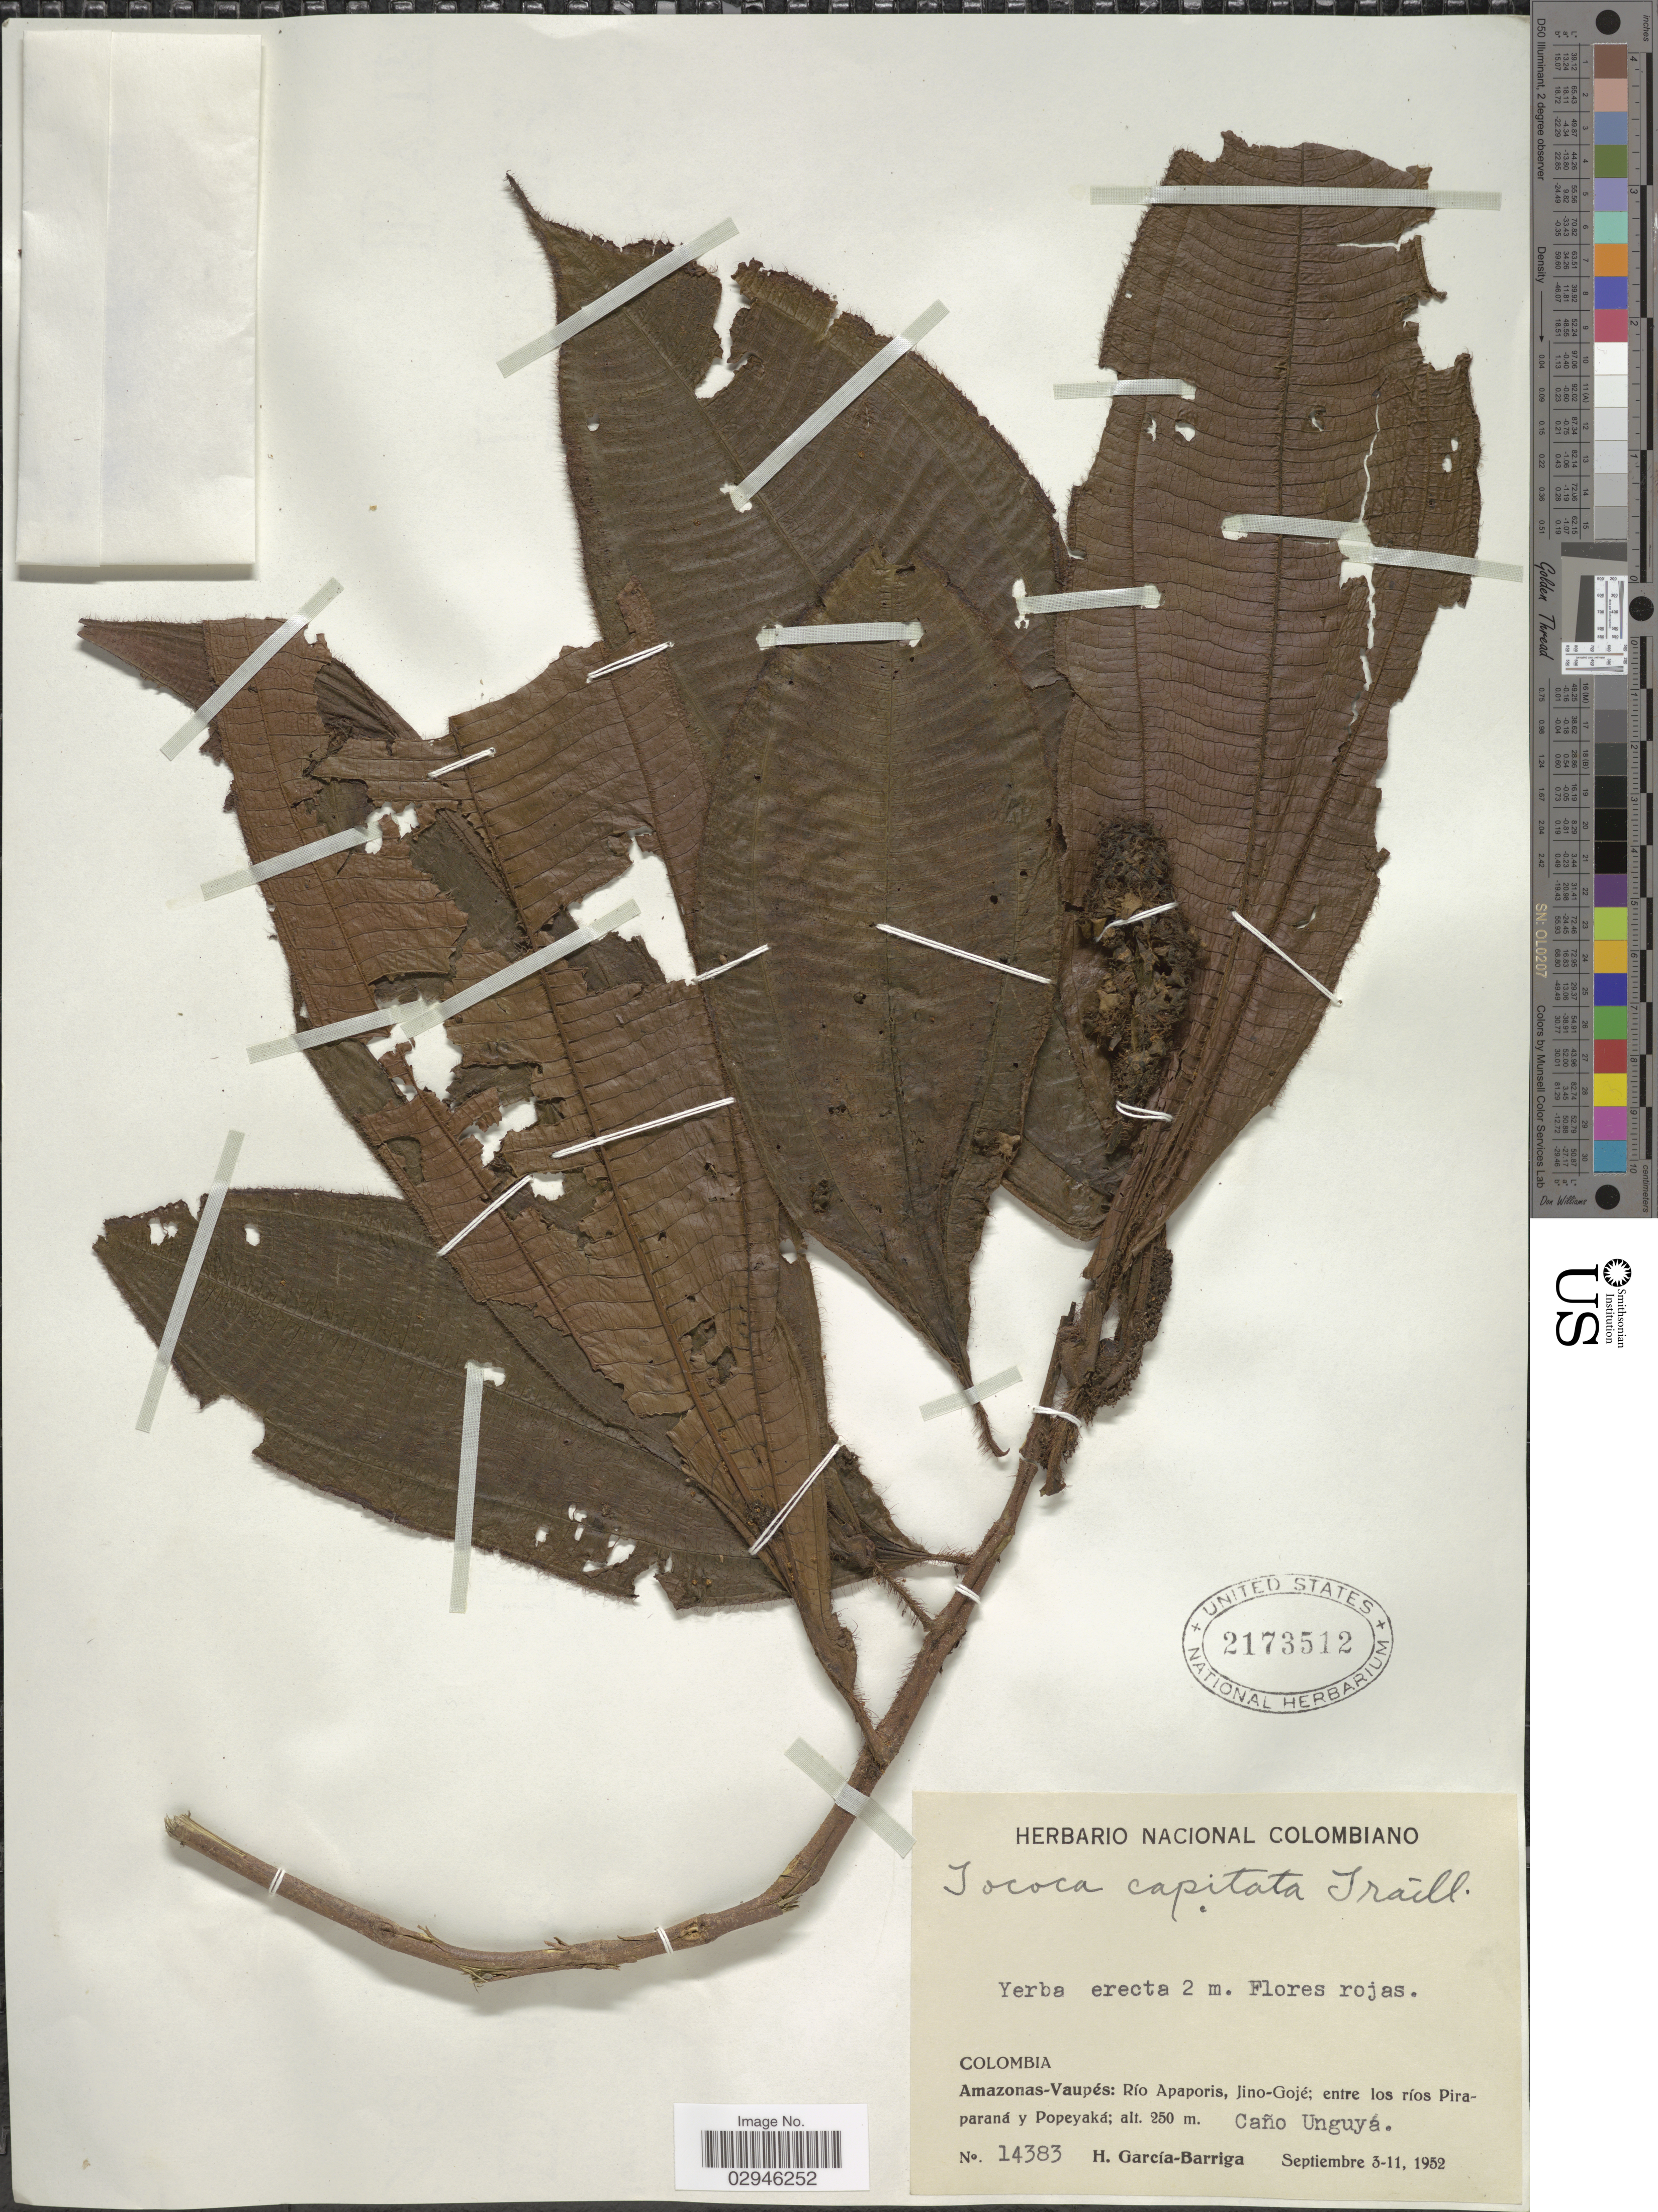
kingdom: Plantae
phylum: Tracheophyta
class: Magnoliopsida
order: Myrtales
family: Melastomataceae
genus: Tococa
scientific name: Tococa capitata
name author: Trail ex Cogn.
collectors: H. García Barriga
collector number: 14383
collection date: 1952-09-03/1952-09-11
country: Colombia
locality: Amazonas-Vaupés: Río Apaporis, Jino-Gojé: entre los ríos Pira-paraná y Popeyaká. Caño Unguyá.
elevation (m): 250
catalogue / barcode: US 2173512